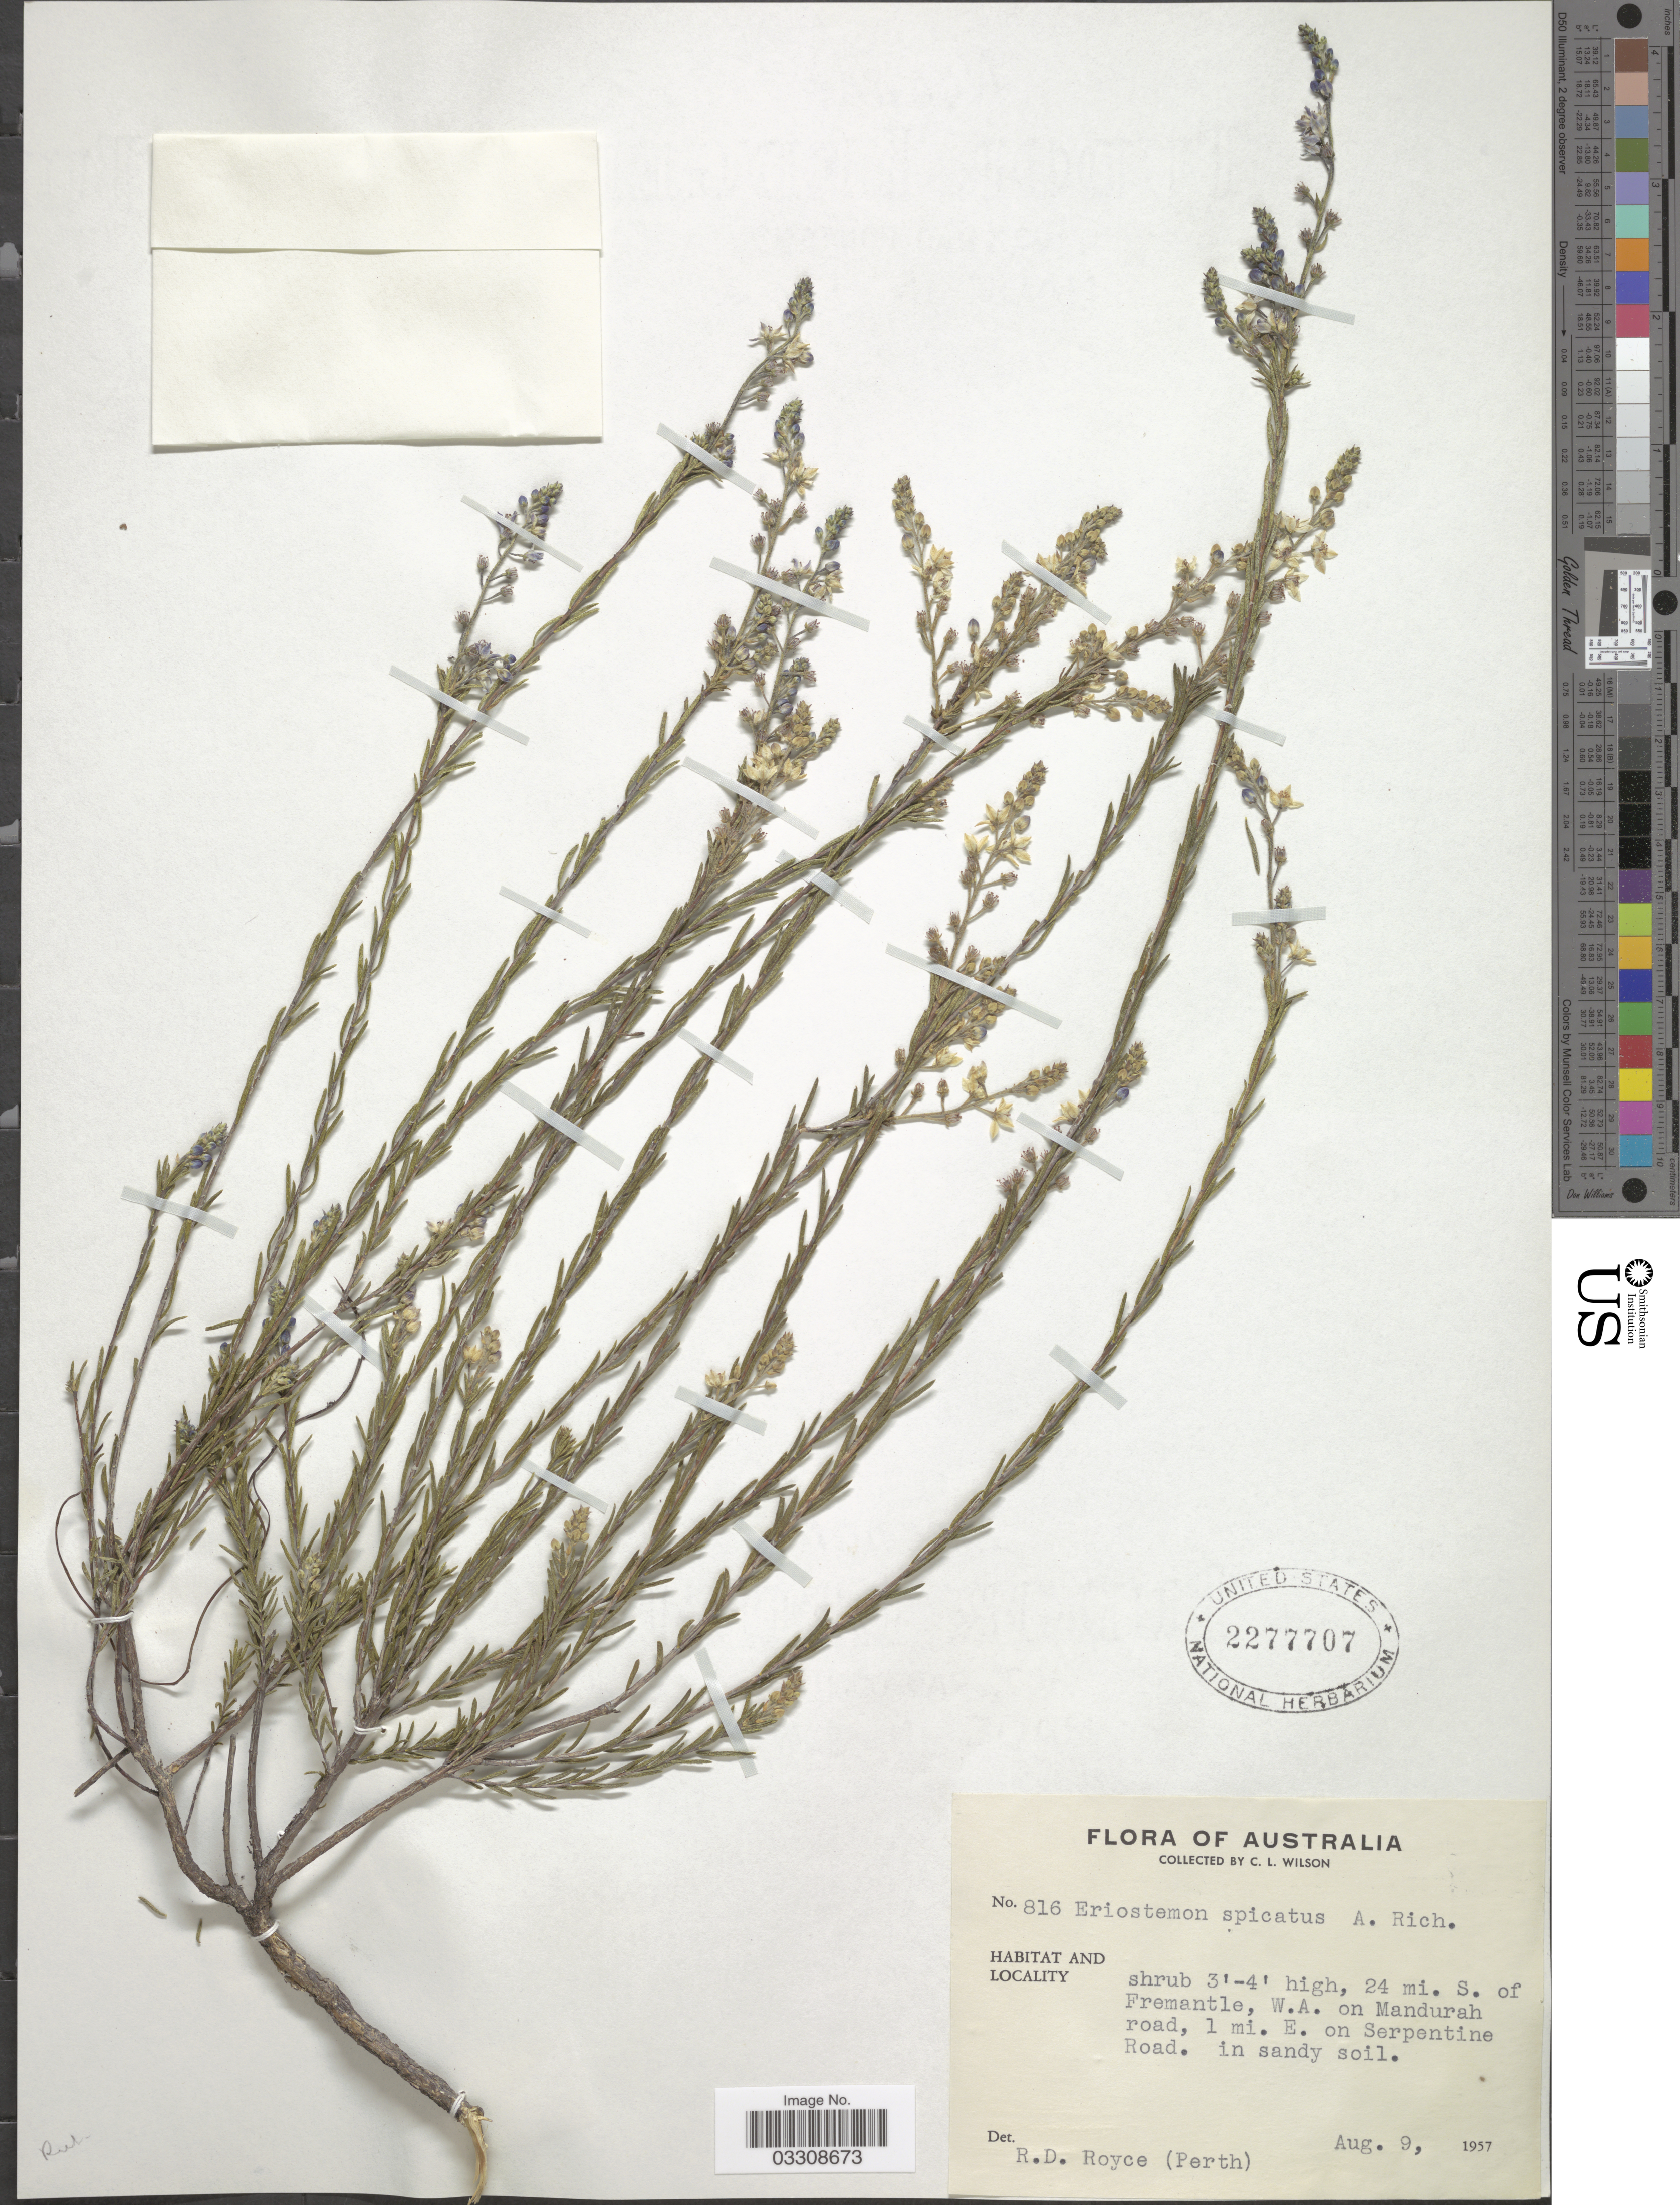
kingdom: Plantae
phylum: Tracheophyta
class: Magnoliopsida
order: Sapindales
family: Rutaceae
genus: Eriostemon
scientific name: Eriostemon spicatus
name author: A. Rich.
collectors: C. L. Wilson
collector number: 816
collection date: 1957-08-09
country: Australia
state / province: Western Australia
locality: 24 mi. S. of Fremantle, W.A. on Mandurah road, 1 mi. E. on Serpentine Road.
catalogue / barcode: US 2277707